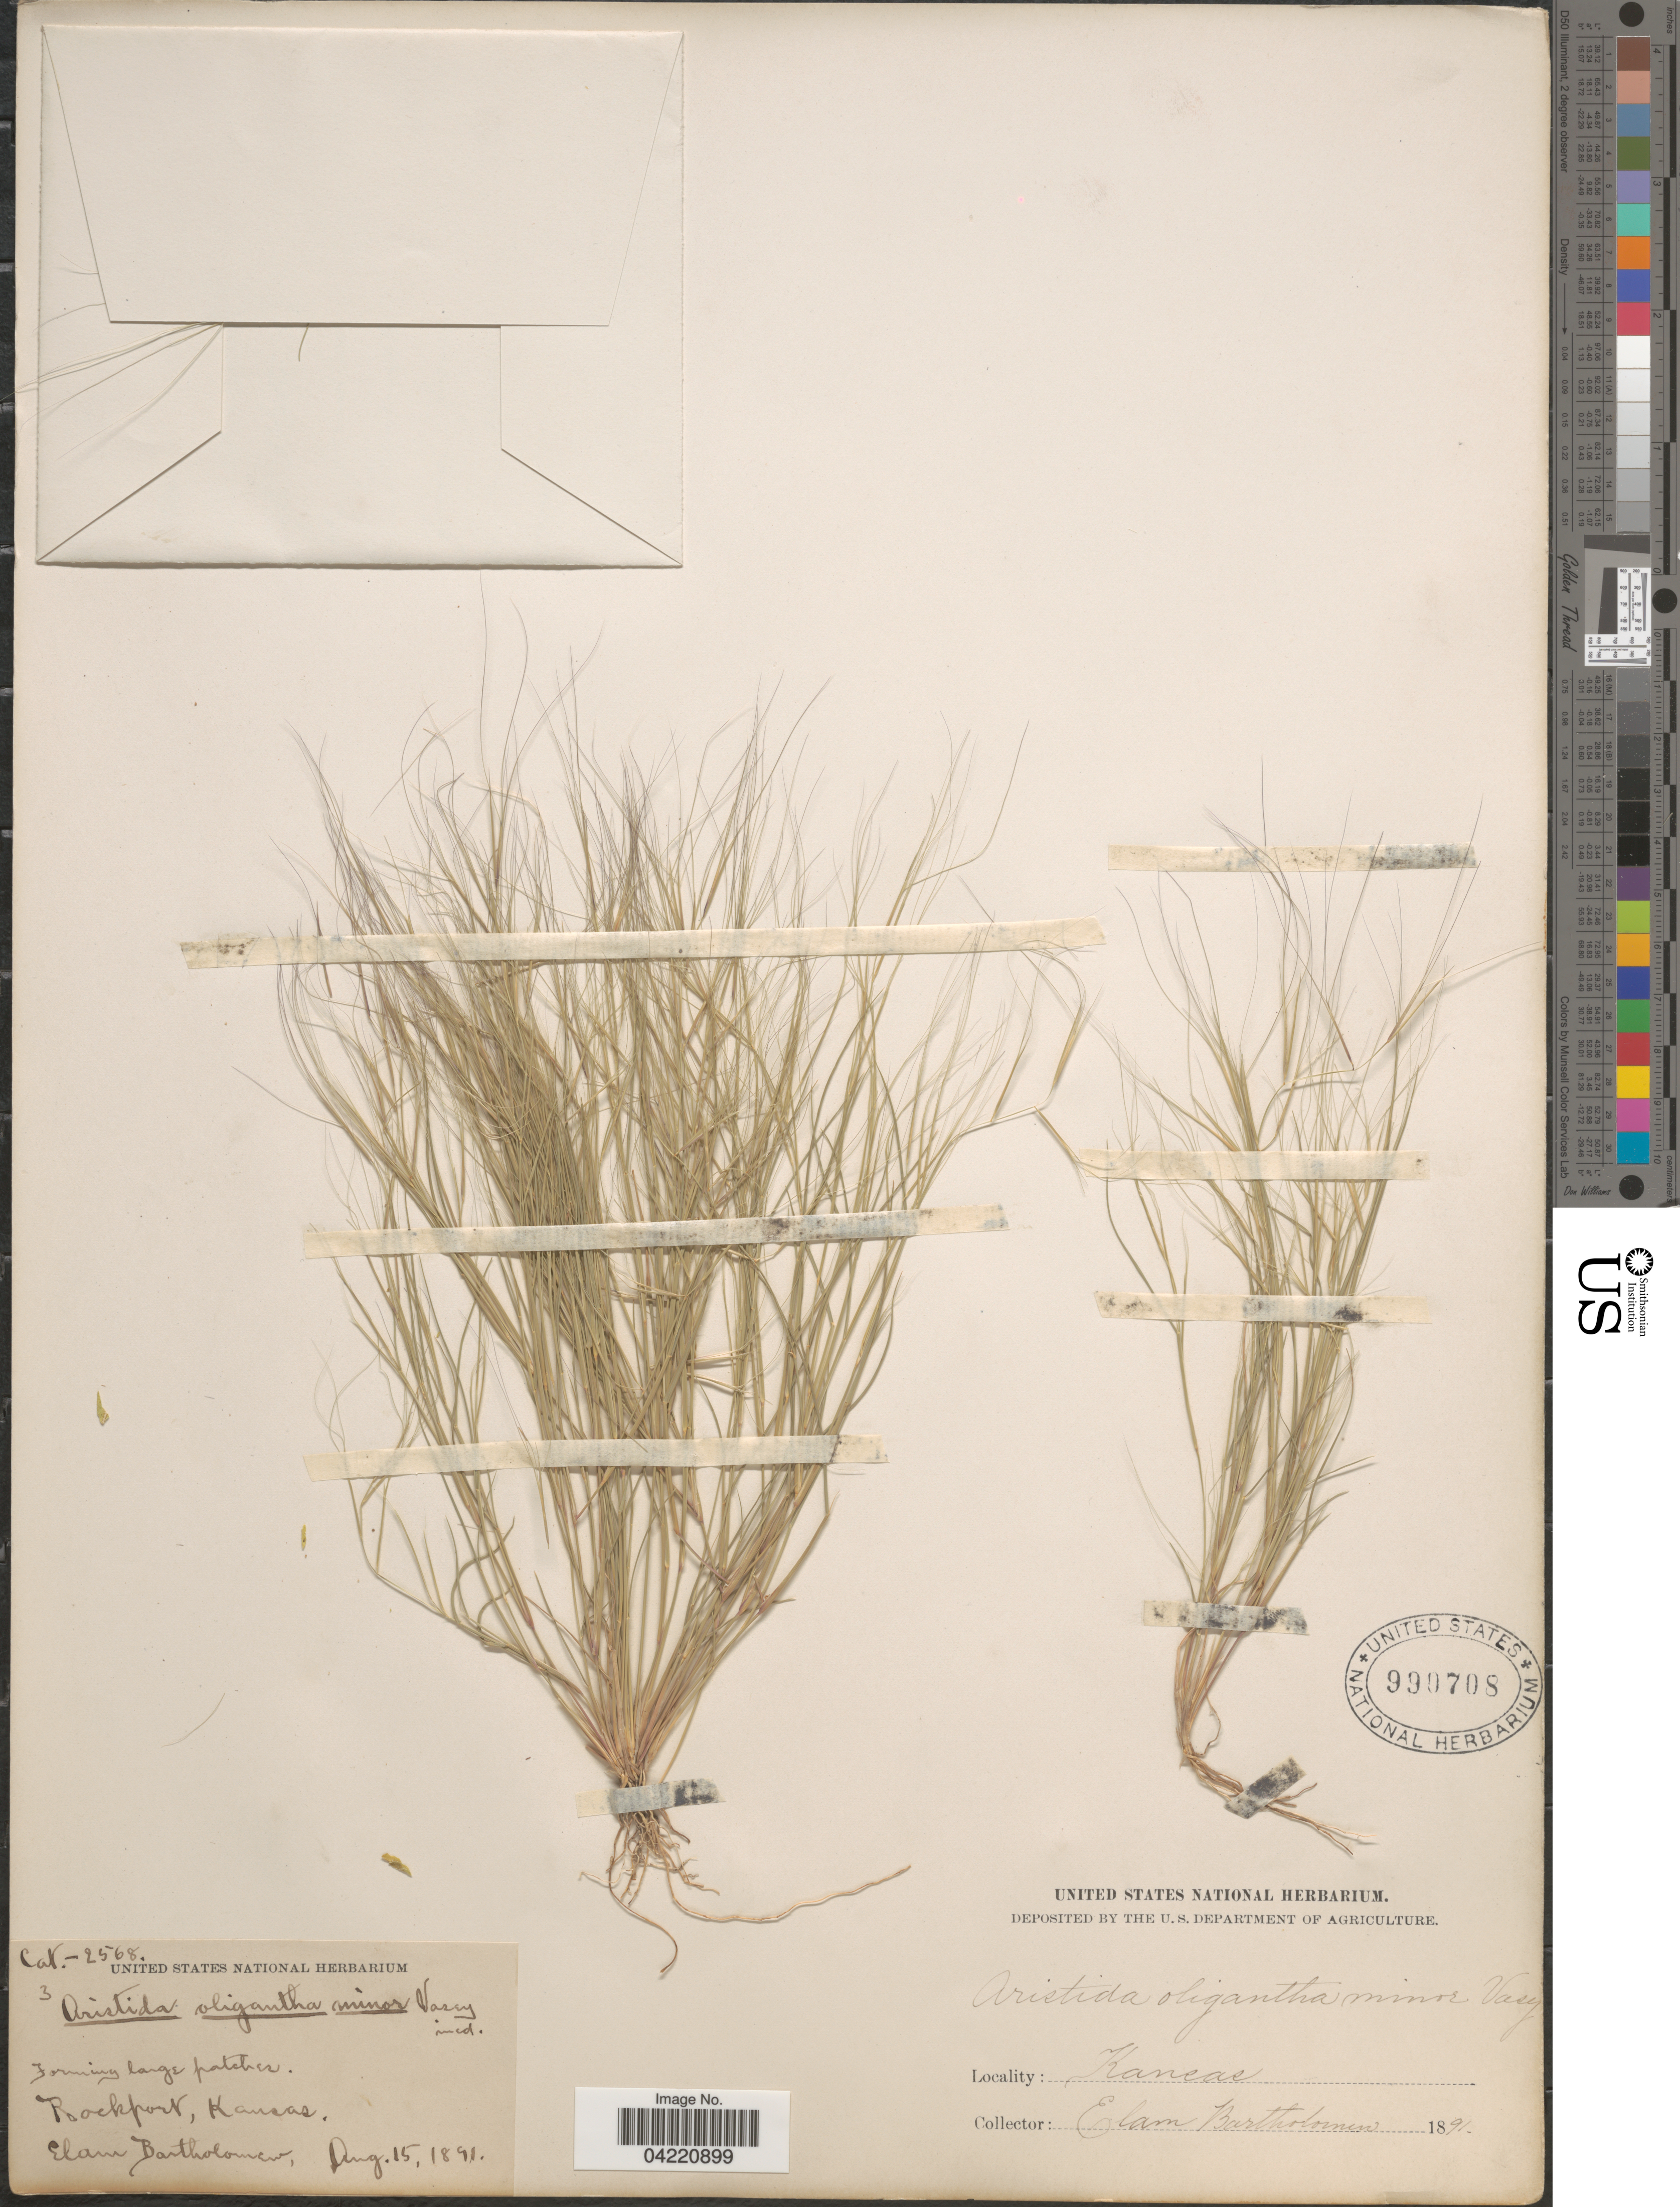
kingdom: Plantae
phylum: Tracheophyta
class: Liliopsida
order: Poales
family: Poaceae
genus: Aristida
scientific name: Aristida oligantha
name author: Michx.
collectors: E. Bartholomew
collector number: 3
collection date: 1891-08-15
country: United States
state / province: Kansas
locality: Rockport.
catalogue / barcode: US 990708